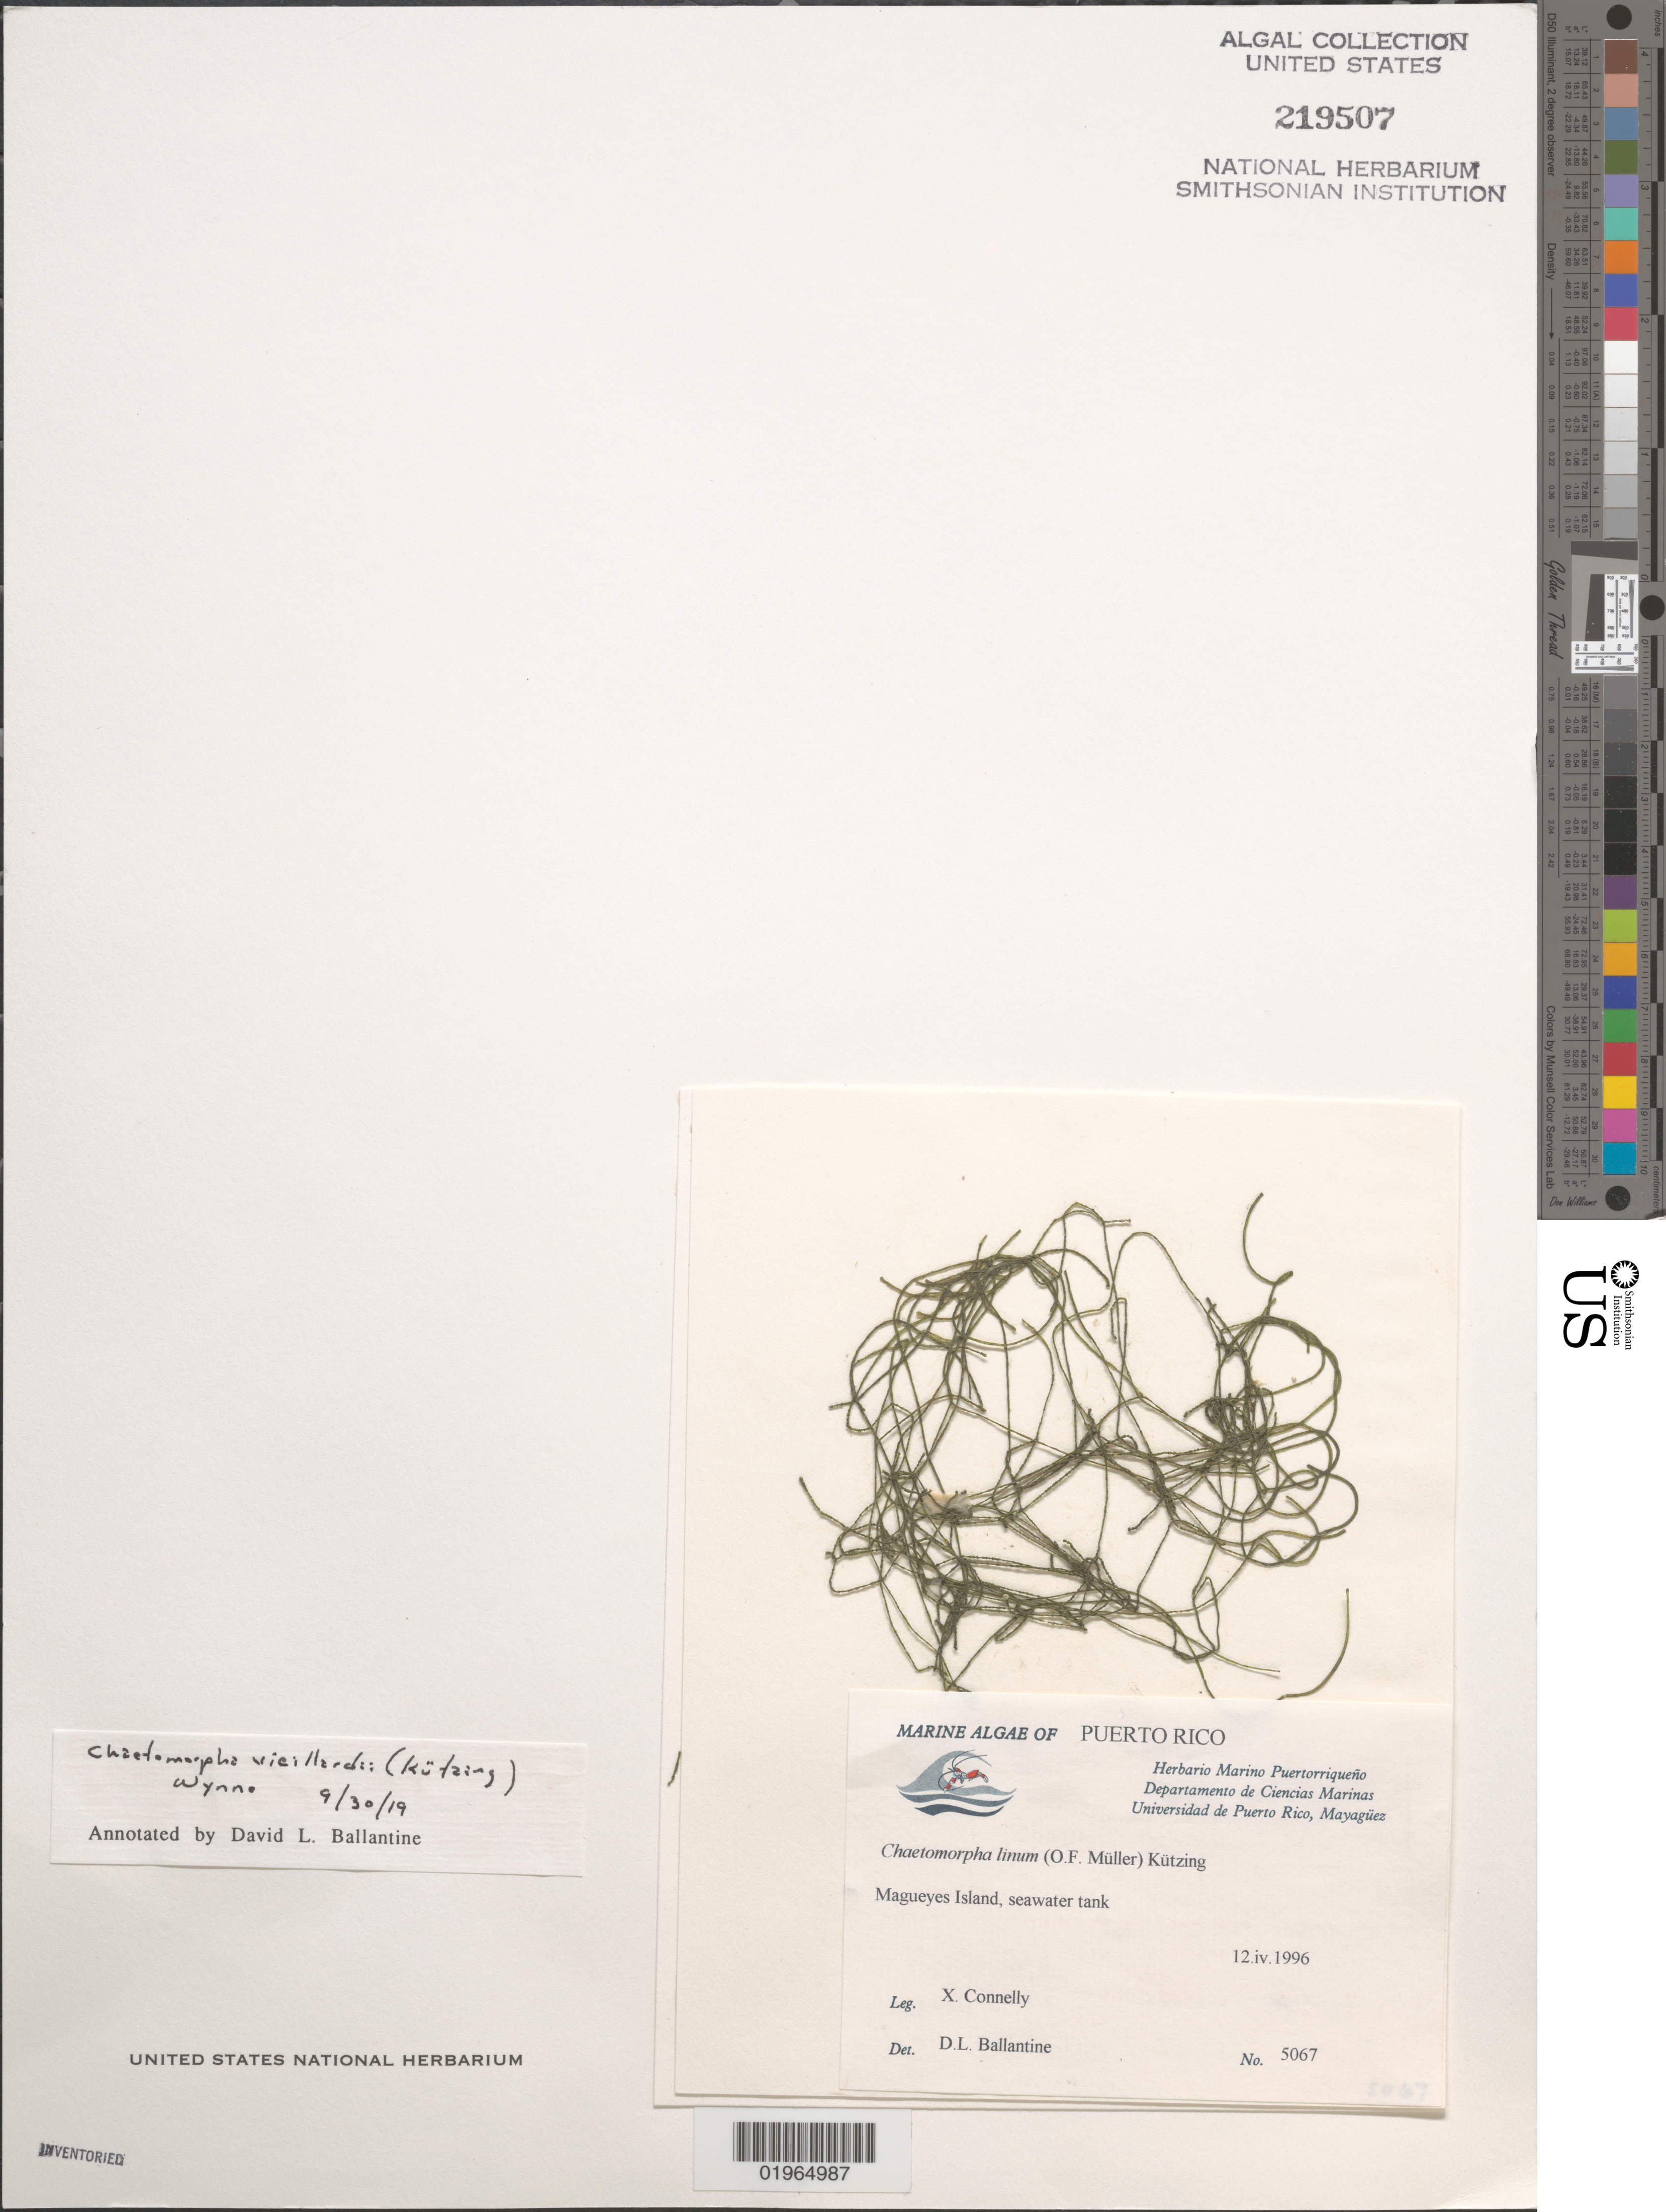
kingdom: Plantae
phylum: Chlorophyta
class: Ulvophyceae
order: Cladophorales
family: Cladophoraceae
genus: Chaetomorpha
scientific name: Chaetomorpha vieillardii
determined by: Ballantine, D. L.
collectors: D.L. Ballantine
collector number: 5067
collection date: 1996-04-12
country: Puerto Rico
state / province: Lajas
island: Magueyes Island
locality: Seawater Tank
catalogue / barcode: US 219507